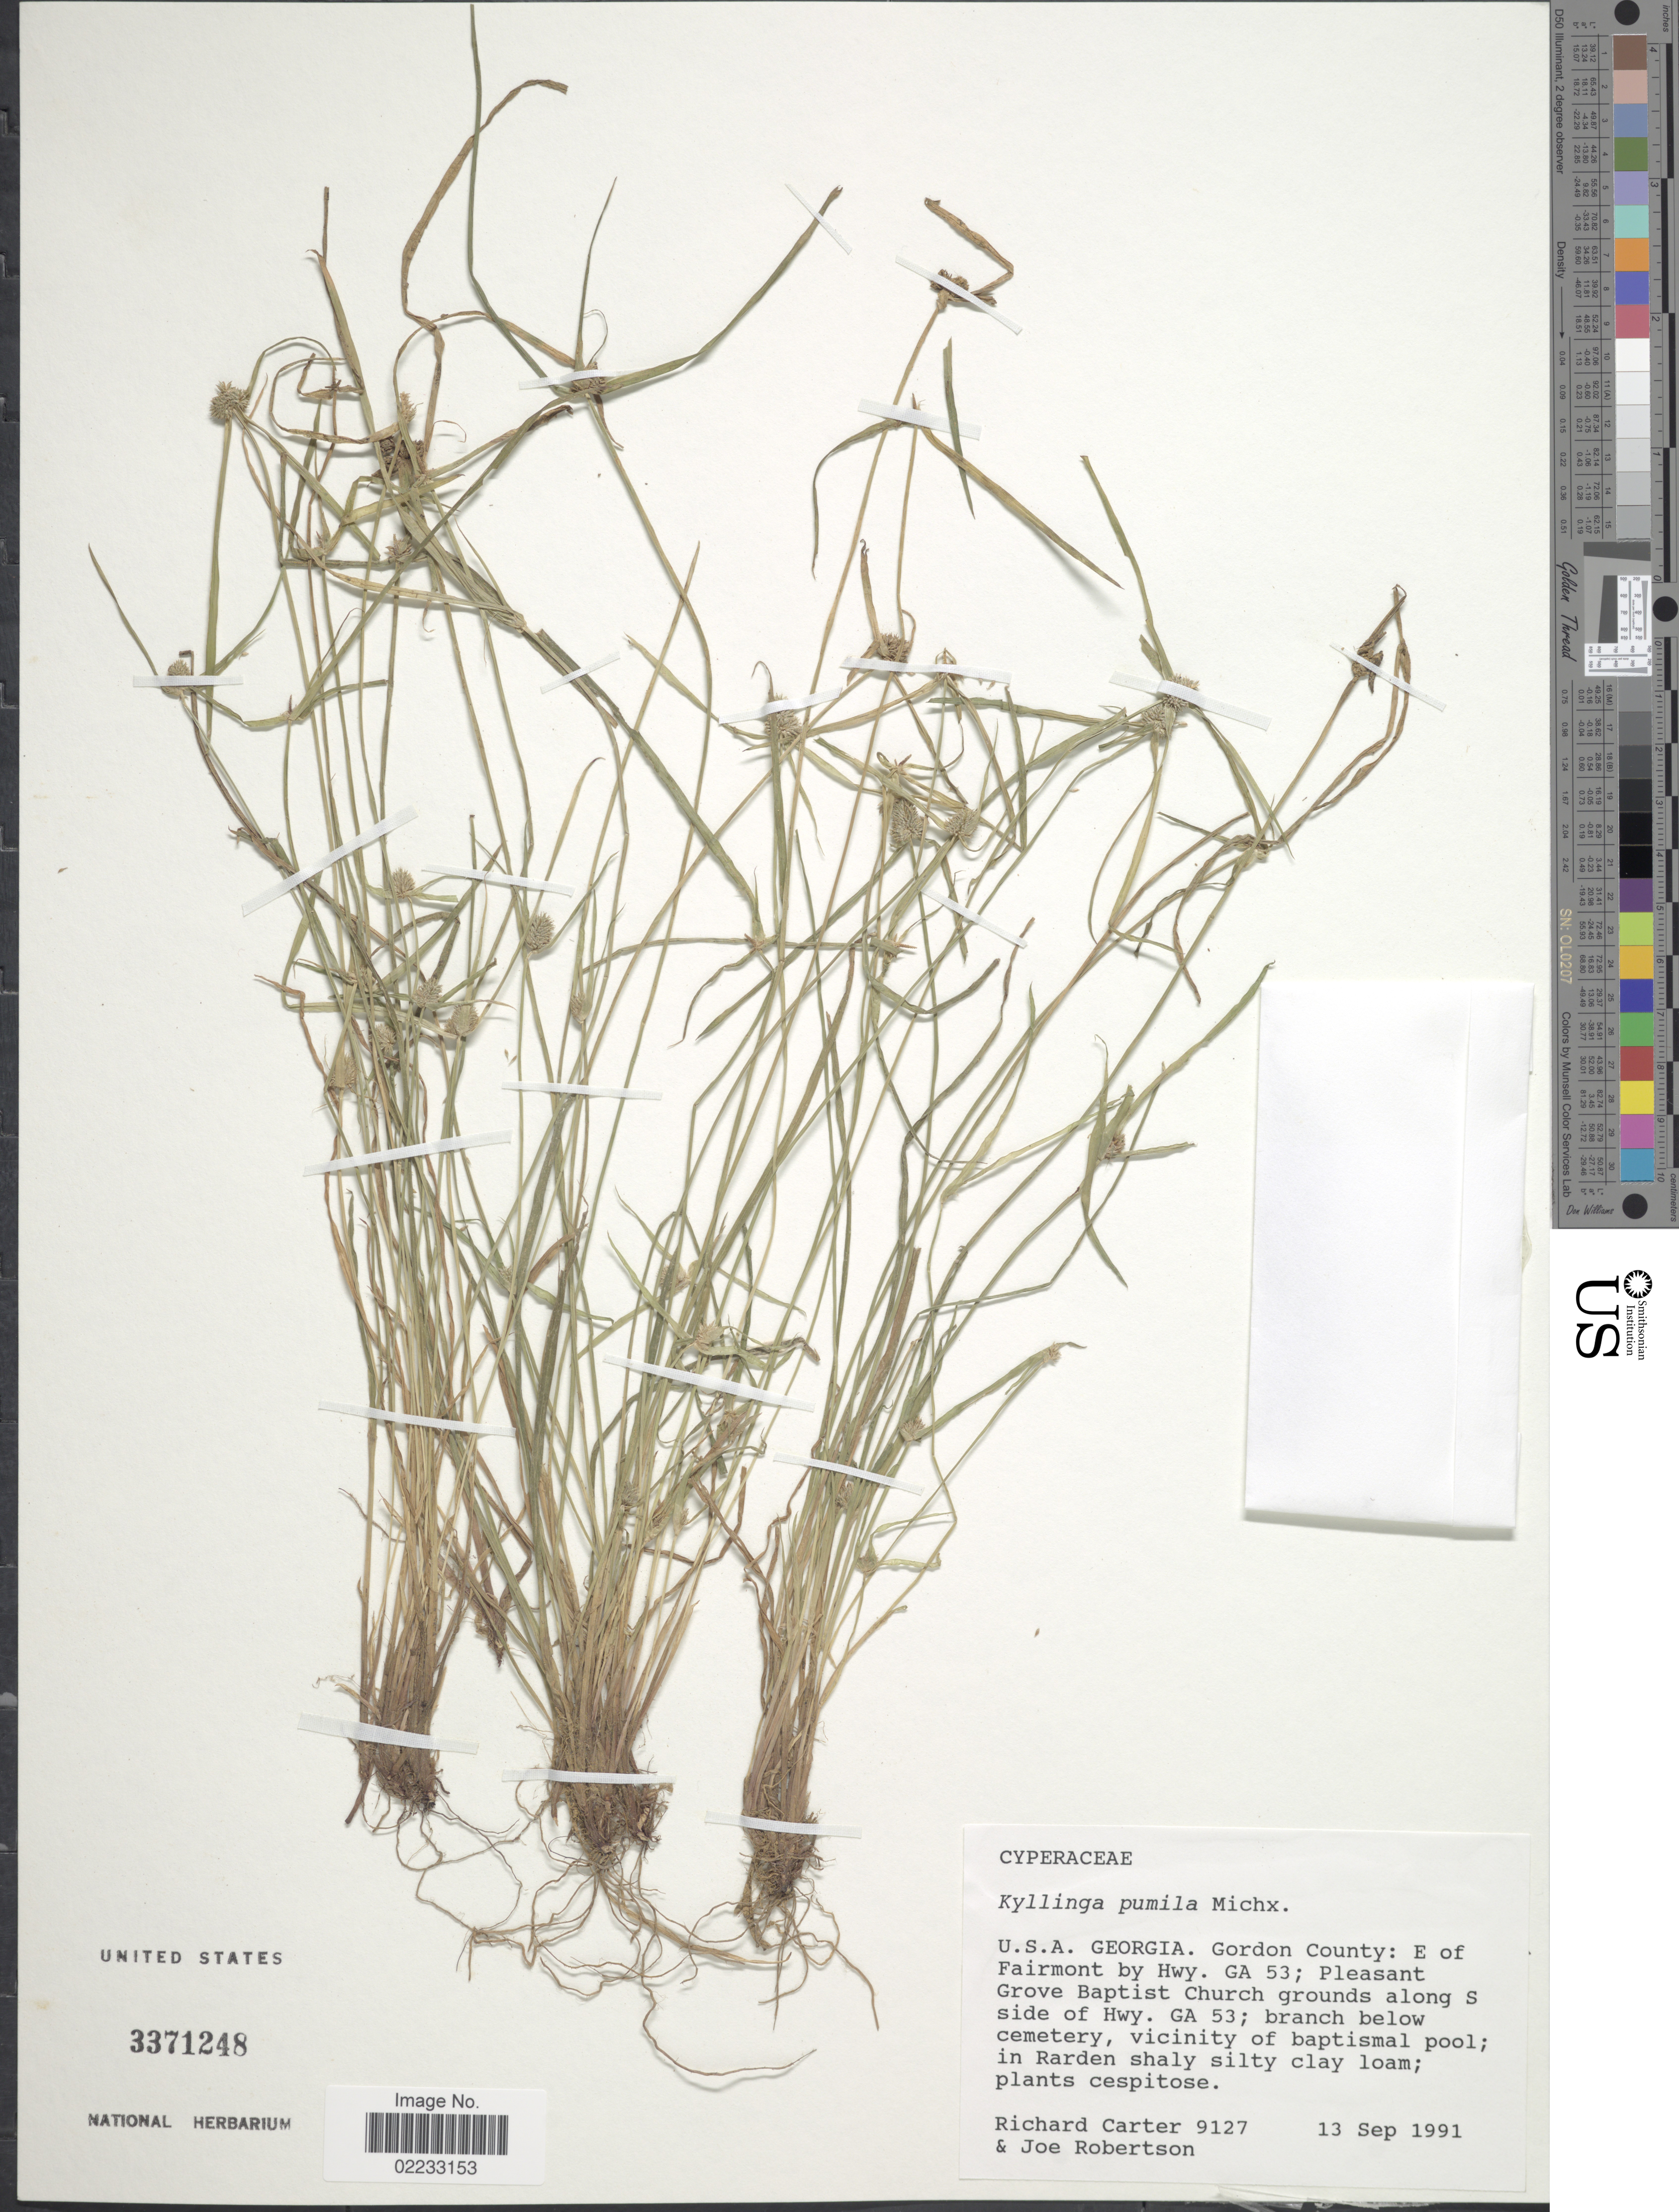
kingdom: Plantae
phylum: Tracheophyta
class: Liliopsida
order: Poales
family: Cyperaceae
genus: Cyperus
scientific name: Cyperus hortensis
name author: (Salzm. ex Steud.) Dorr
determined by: Strong, Mark T., (BOT), Smithsonian Institution - National Museum of Natural History (UNITED STATES)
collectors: R. Carter & J. Robertson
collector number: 9127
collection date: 1991-09-13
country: United States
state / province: Georgia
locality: Gordon County: E of Fairmont by Hwy. Ga 53. Pleasant Grove Baptist Church grounds along S side of Hwy. Ga 53; branch below cemetery, vicinity of baptismal pool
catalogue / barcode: US 3371248